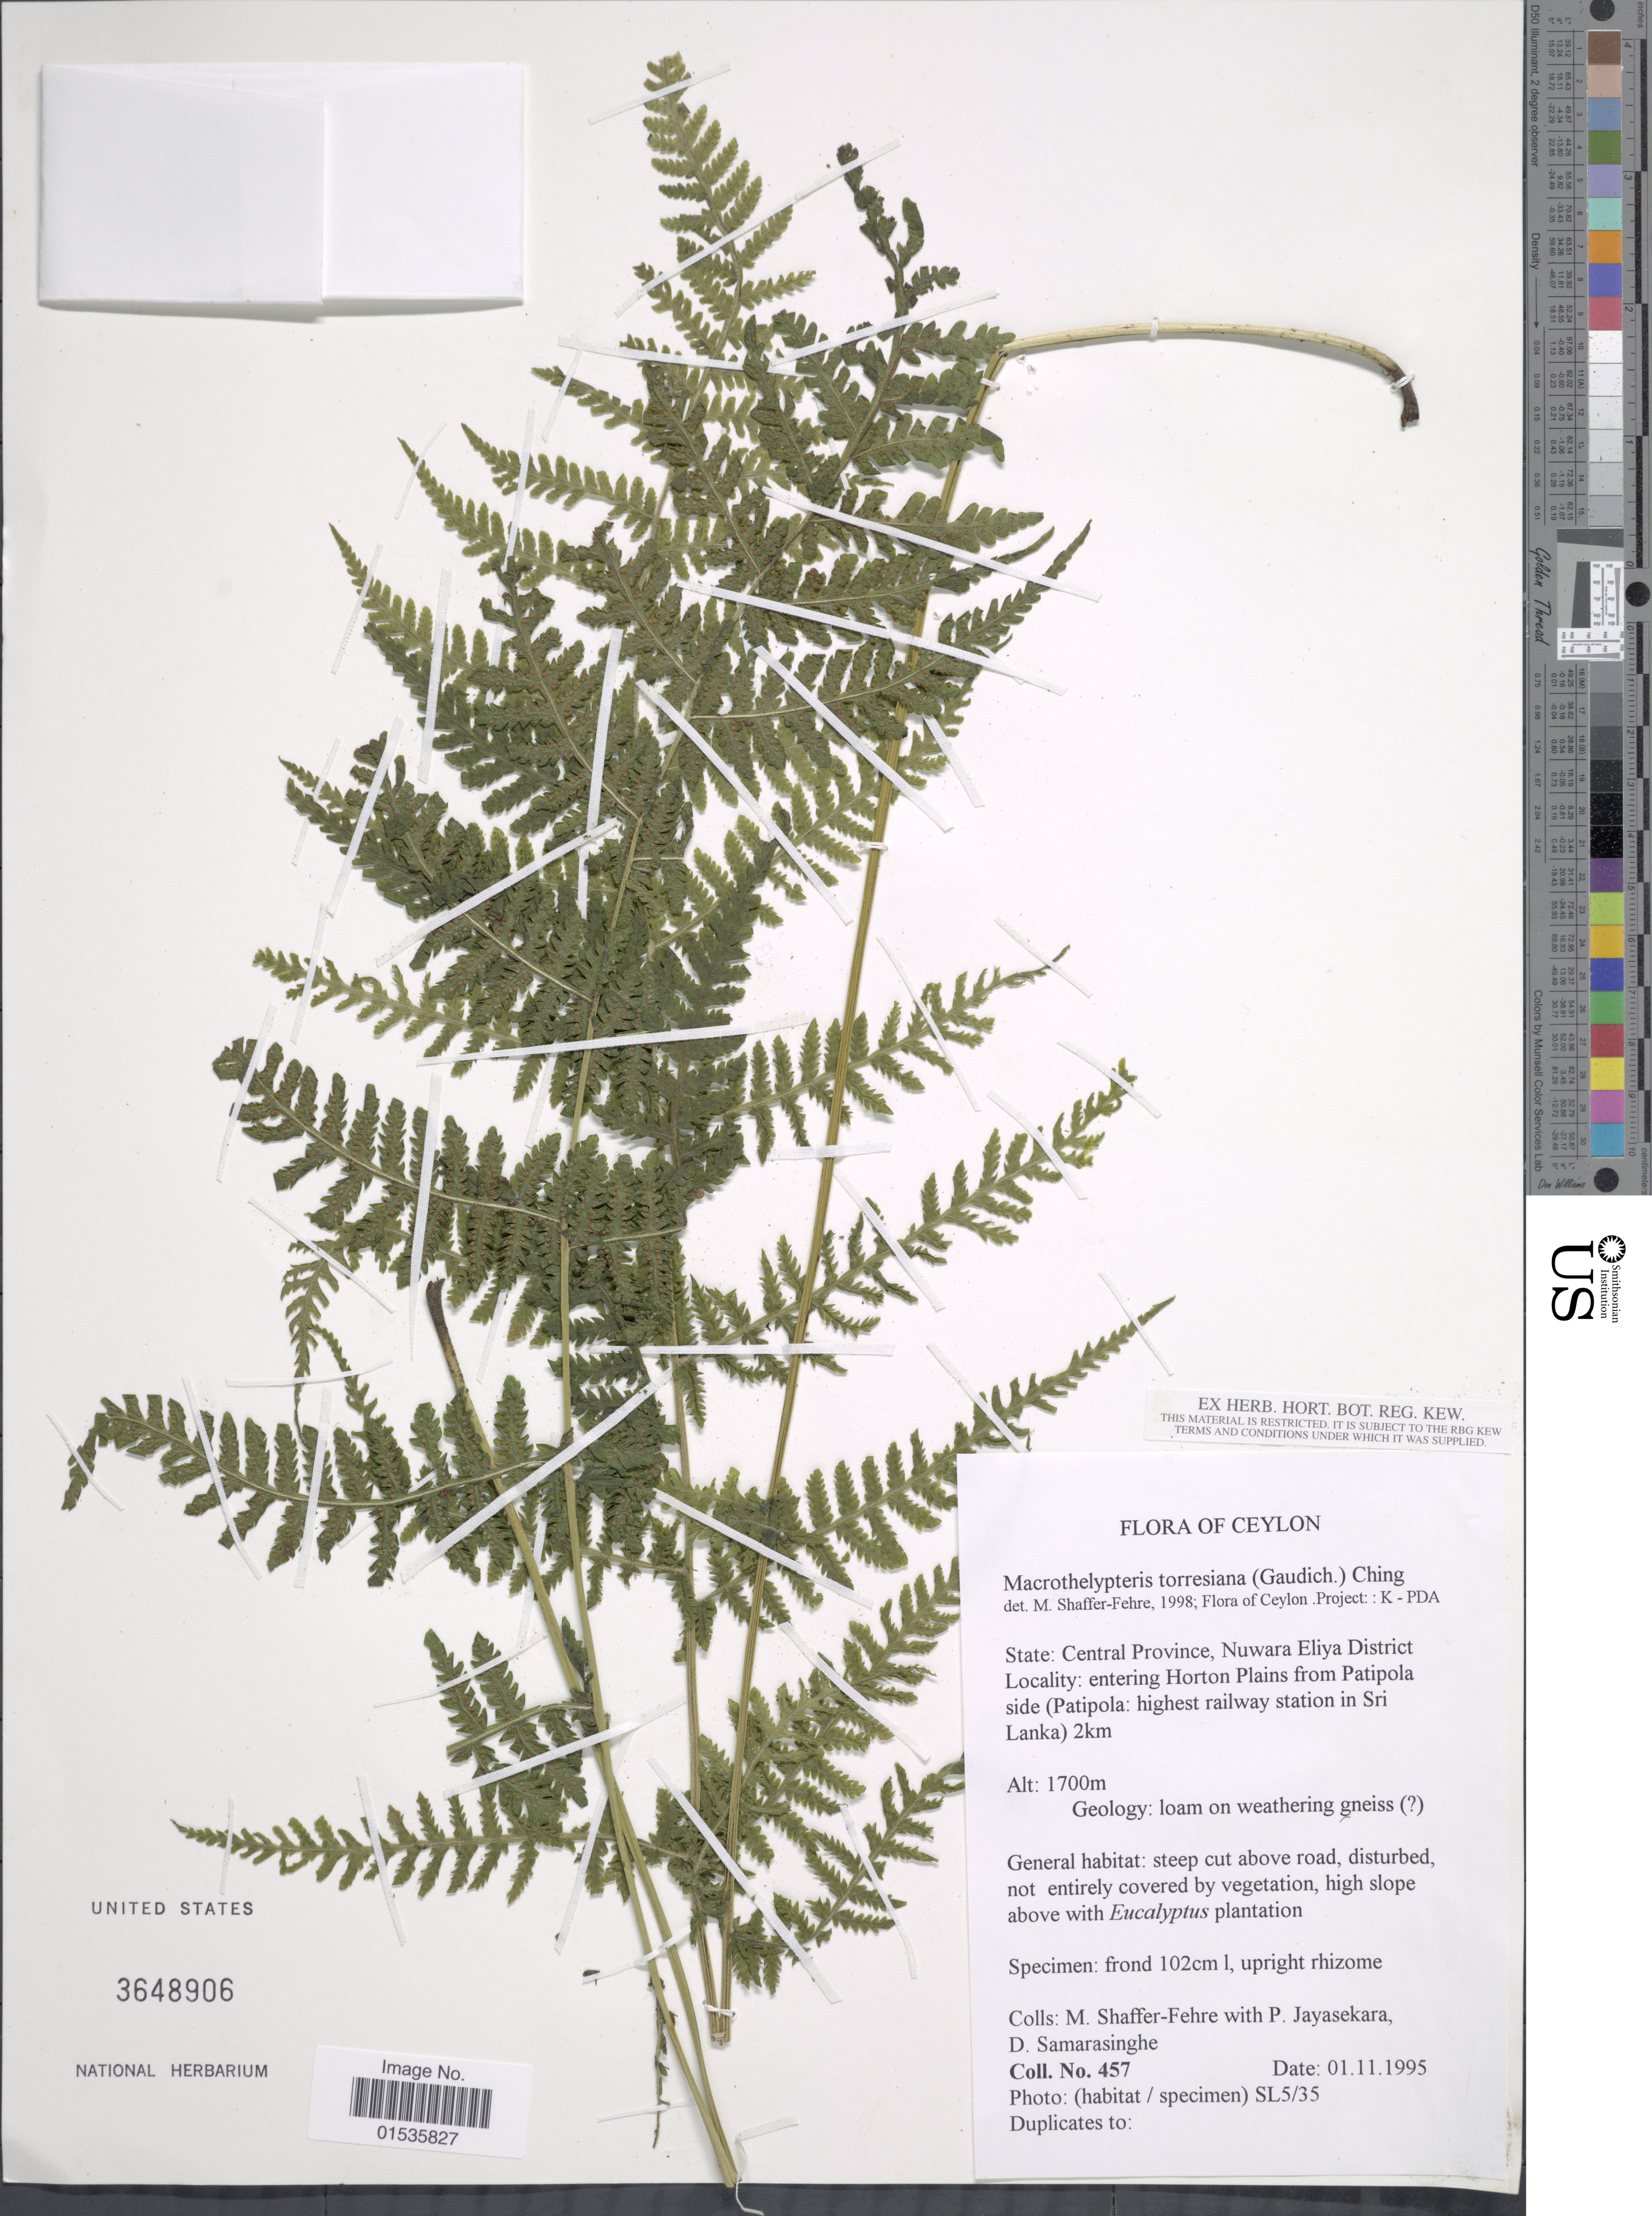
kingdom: Plantae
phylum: Tracheophyta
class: Polypodiopsida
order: Polypodiales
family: Thelypteridaceae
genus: Macrothelypteris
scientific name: Macrothelypteris torresiana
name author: (Gaudich.) Ching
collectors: M. Shaffer-Fehre, P. Jayasekera & D. Samarasinghe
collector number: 457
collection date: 1995-11-01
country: Sri Lanka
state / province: Central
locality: Ceylon, State Central Province, Nuwara Eliya District, entering Horton Plains from Patipola side (Patipola: highest railway station in Sri Lanka) 2 km.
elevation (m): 1700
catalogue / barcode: US 3648906